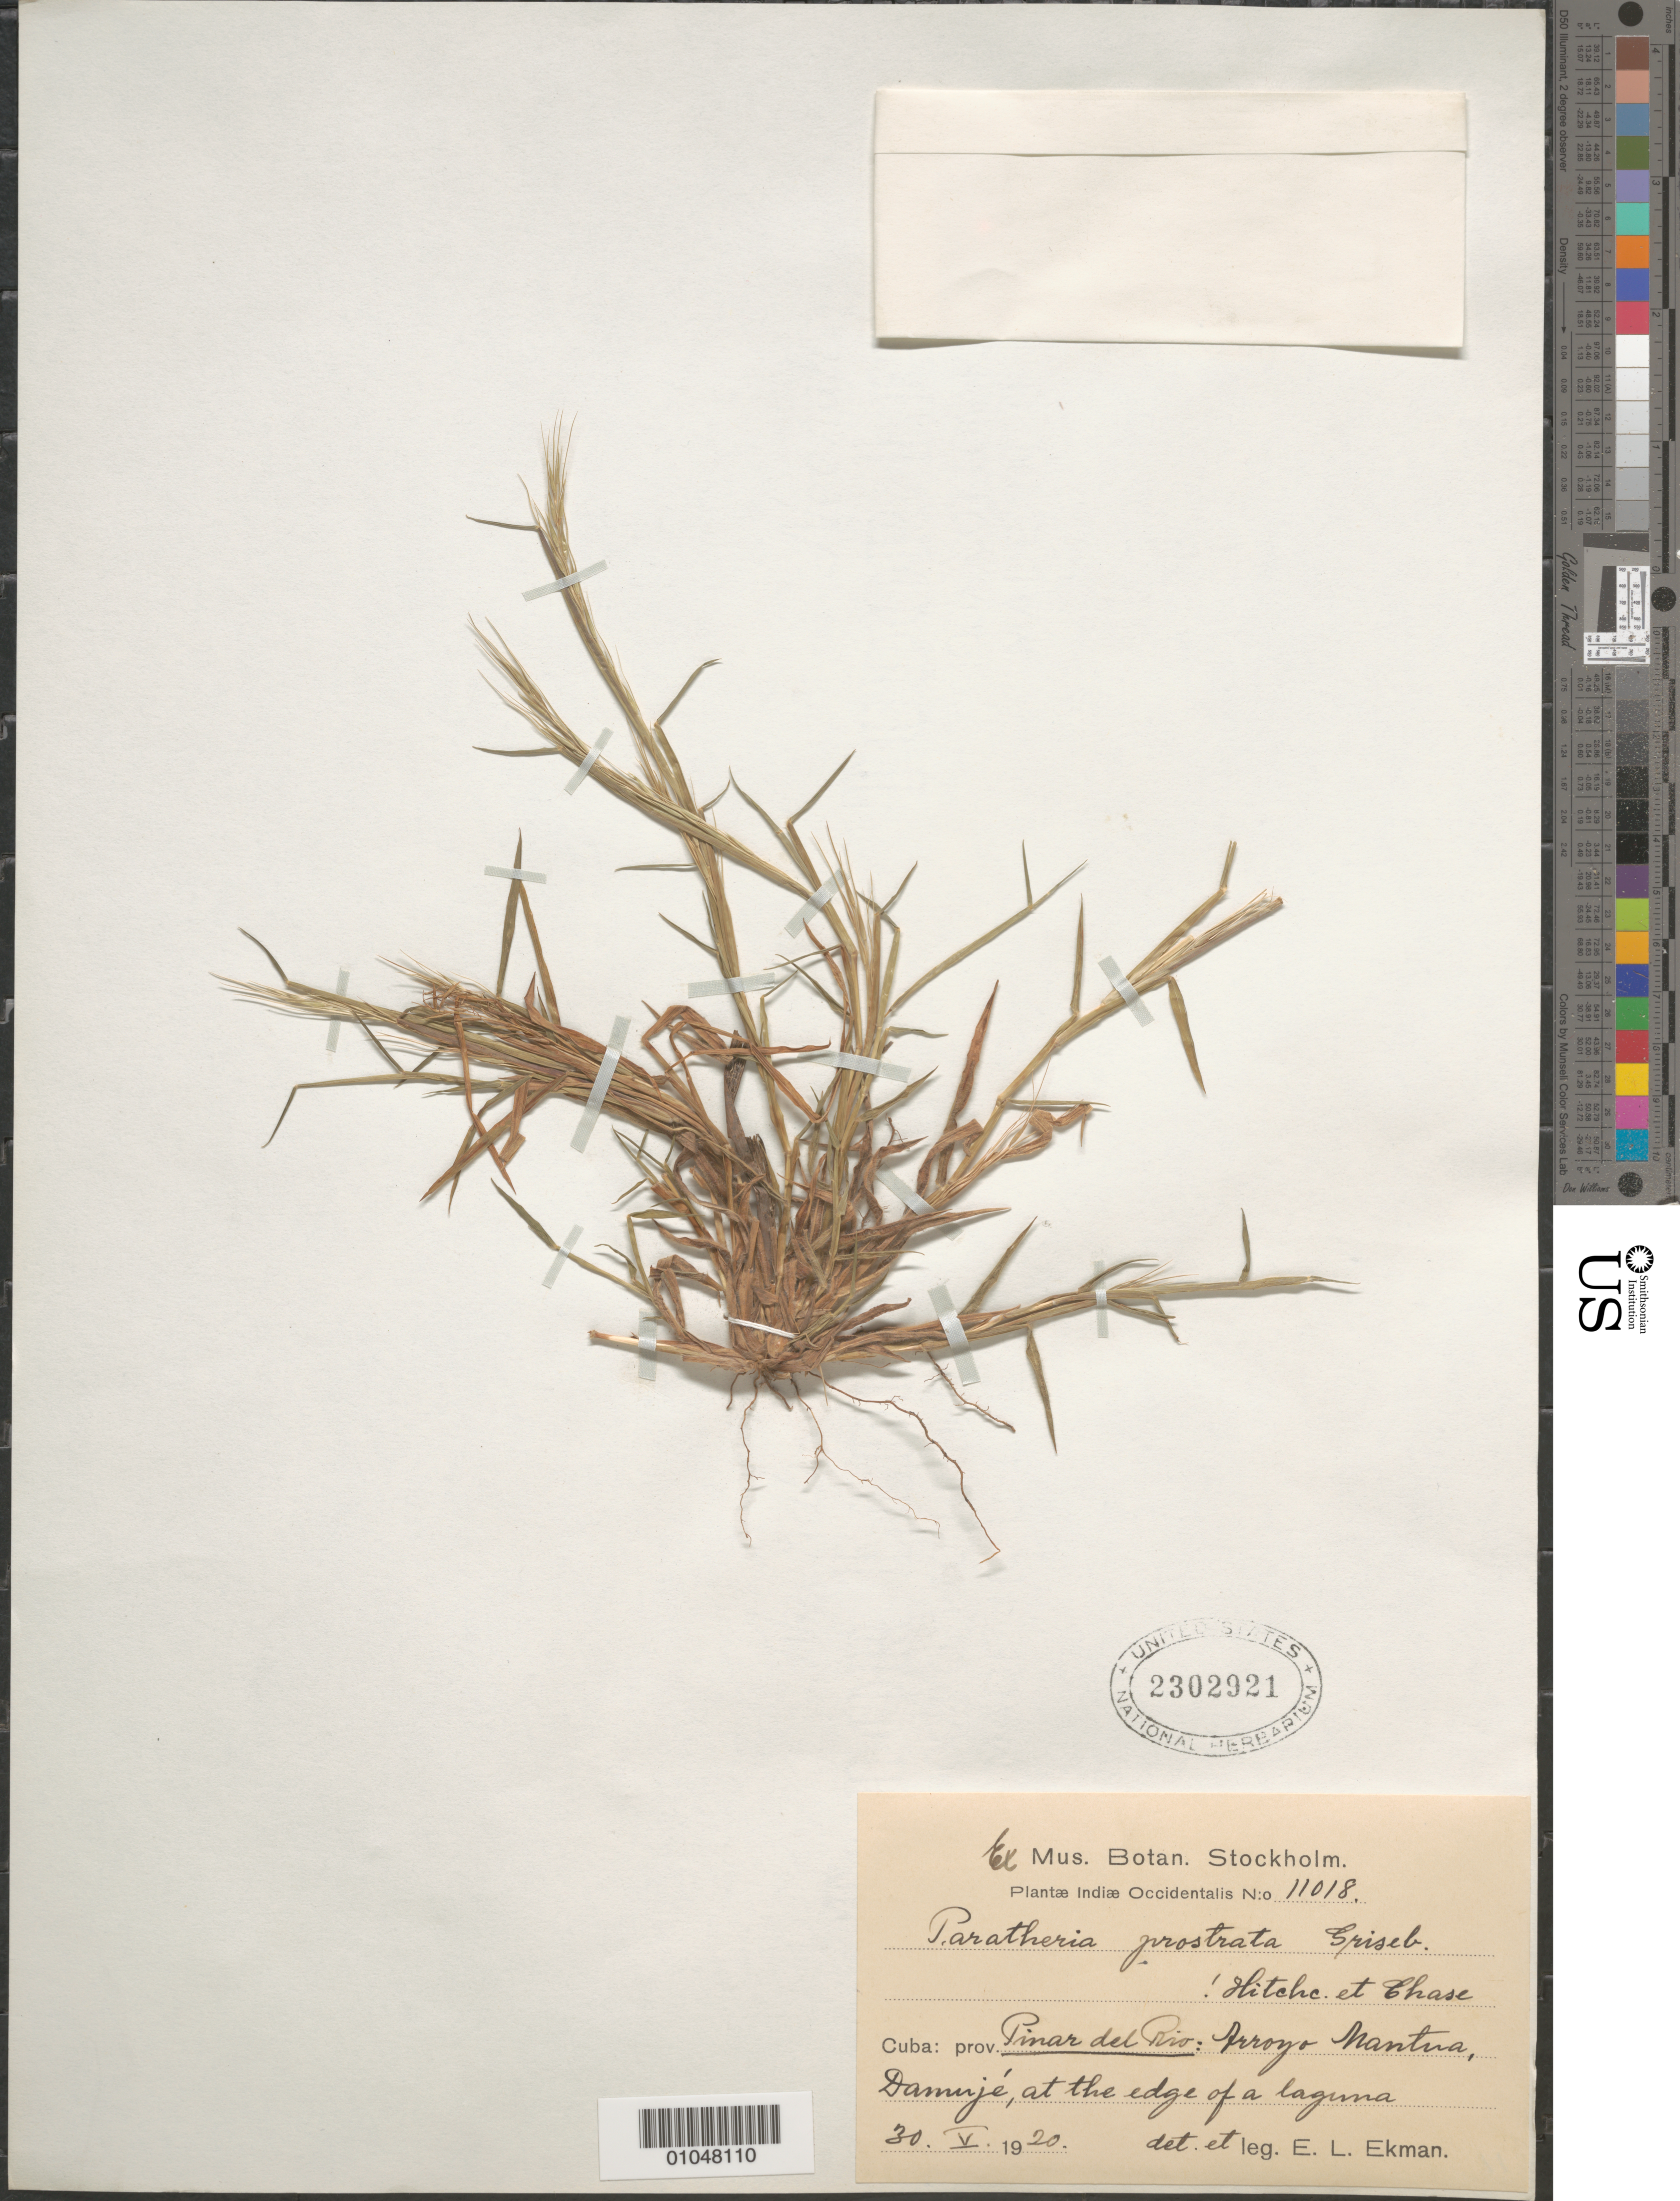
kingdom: Plantae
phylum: Tracheophyta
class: Liliopsida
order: Poales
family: Poaceae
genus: Paratheria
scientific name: Paratheria prostrata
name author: Griseb.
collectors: E. L. Ekman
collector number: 11018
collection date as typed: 30 May 1920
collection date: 1920-05-30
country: Cuba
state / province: Pinar del Rio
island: Cuba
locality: Arroyo Mantua, Damuje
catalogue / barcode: US 2302921